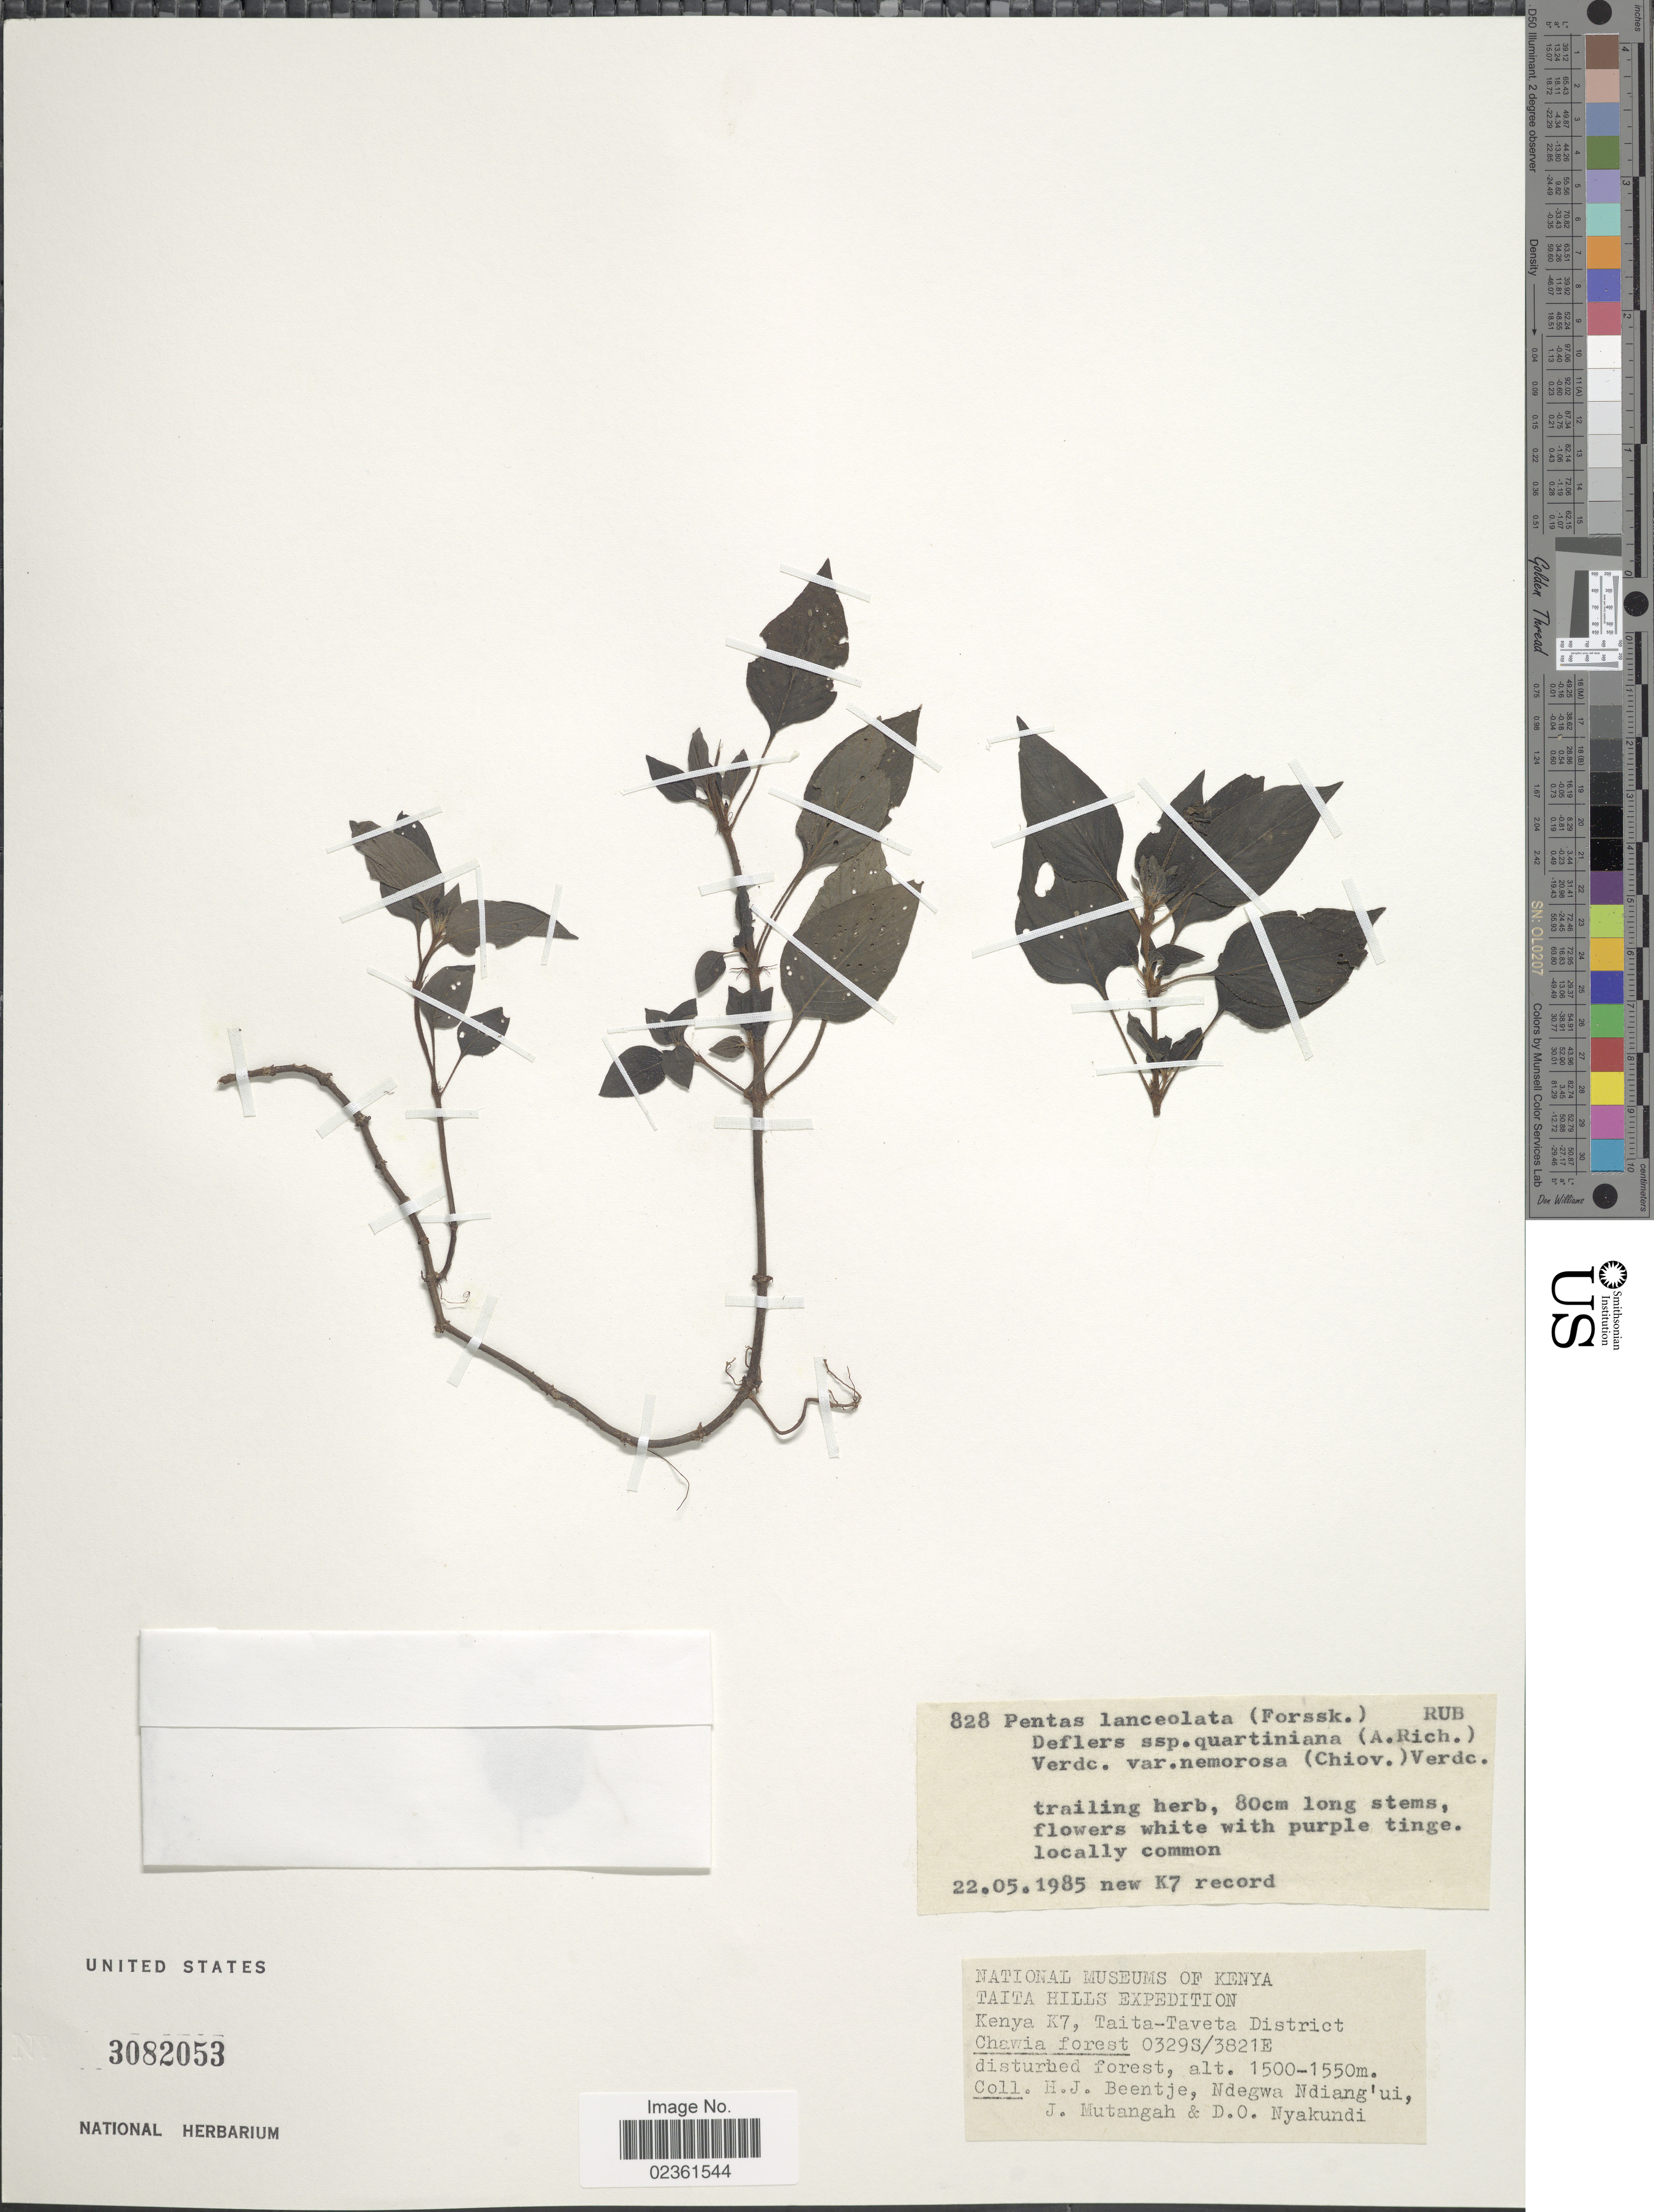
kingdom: Plantae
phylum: Tracheophyta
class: Magnoliopsida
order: Gentianales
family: Rubiaceae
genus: Pentas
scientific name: Pentas lanceolata subsp. quartiniana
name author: (A. Rich.) Verdc.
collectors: H. J. Beentje, Ndegwa Ndiang'ui, J. Mutangah & D. Nyakundi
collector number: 828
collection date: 1985-05-22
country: Kenya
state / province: Taita Taveta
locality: Taita Hills, K7, Chawia forest, disturbed forest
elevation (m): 1500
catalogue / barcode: US 3082053